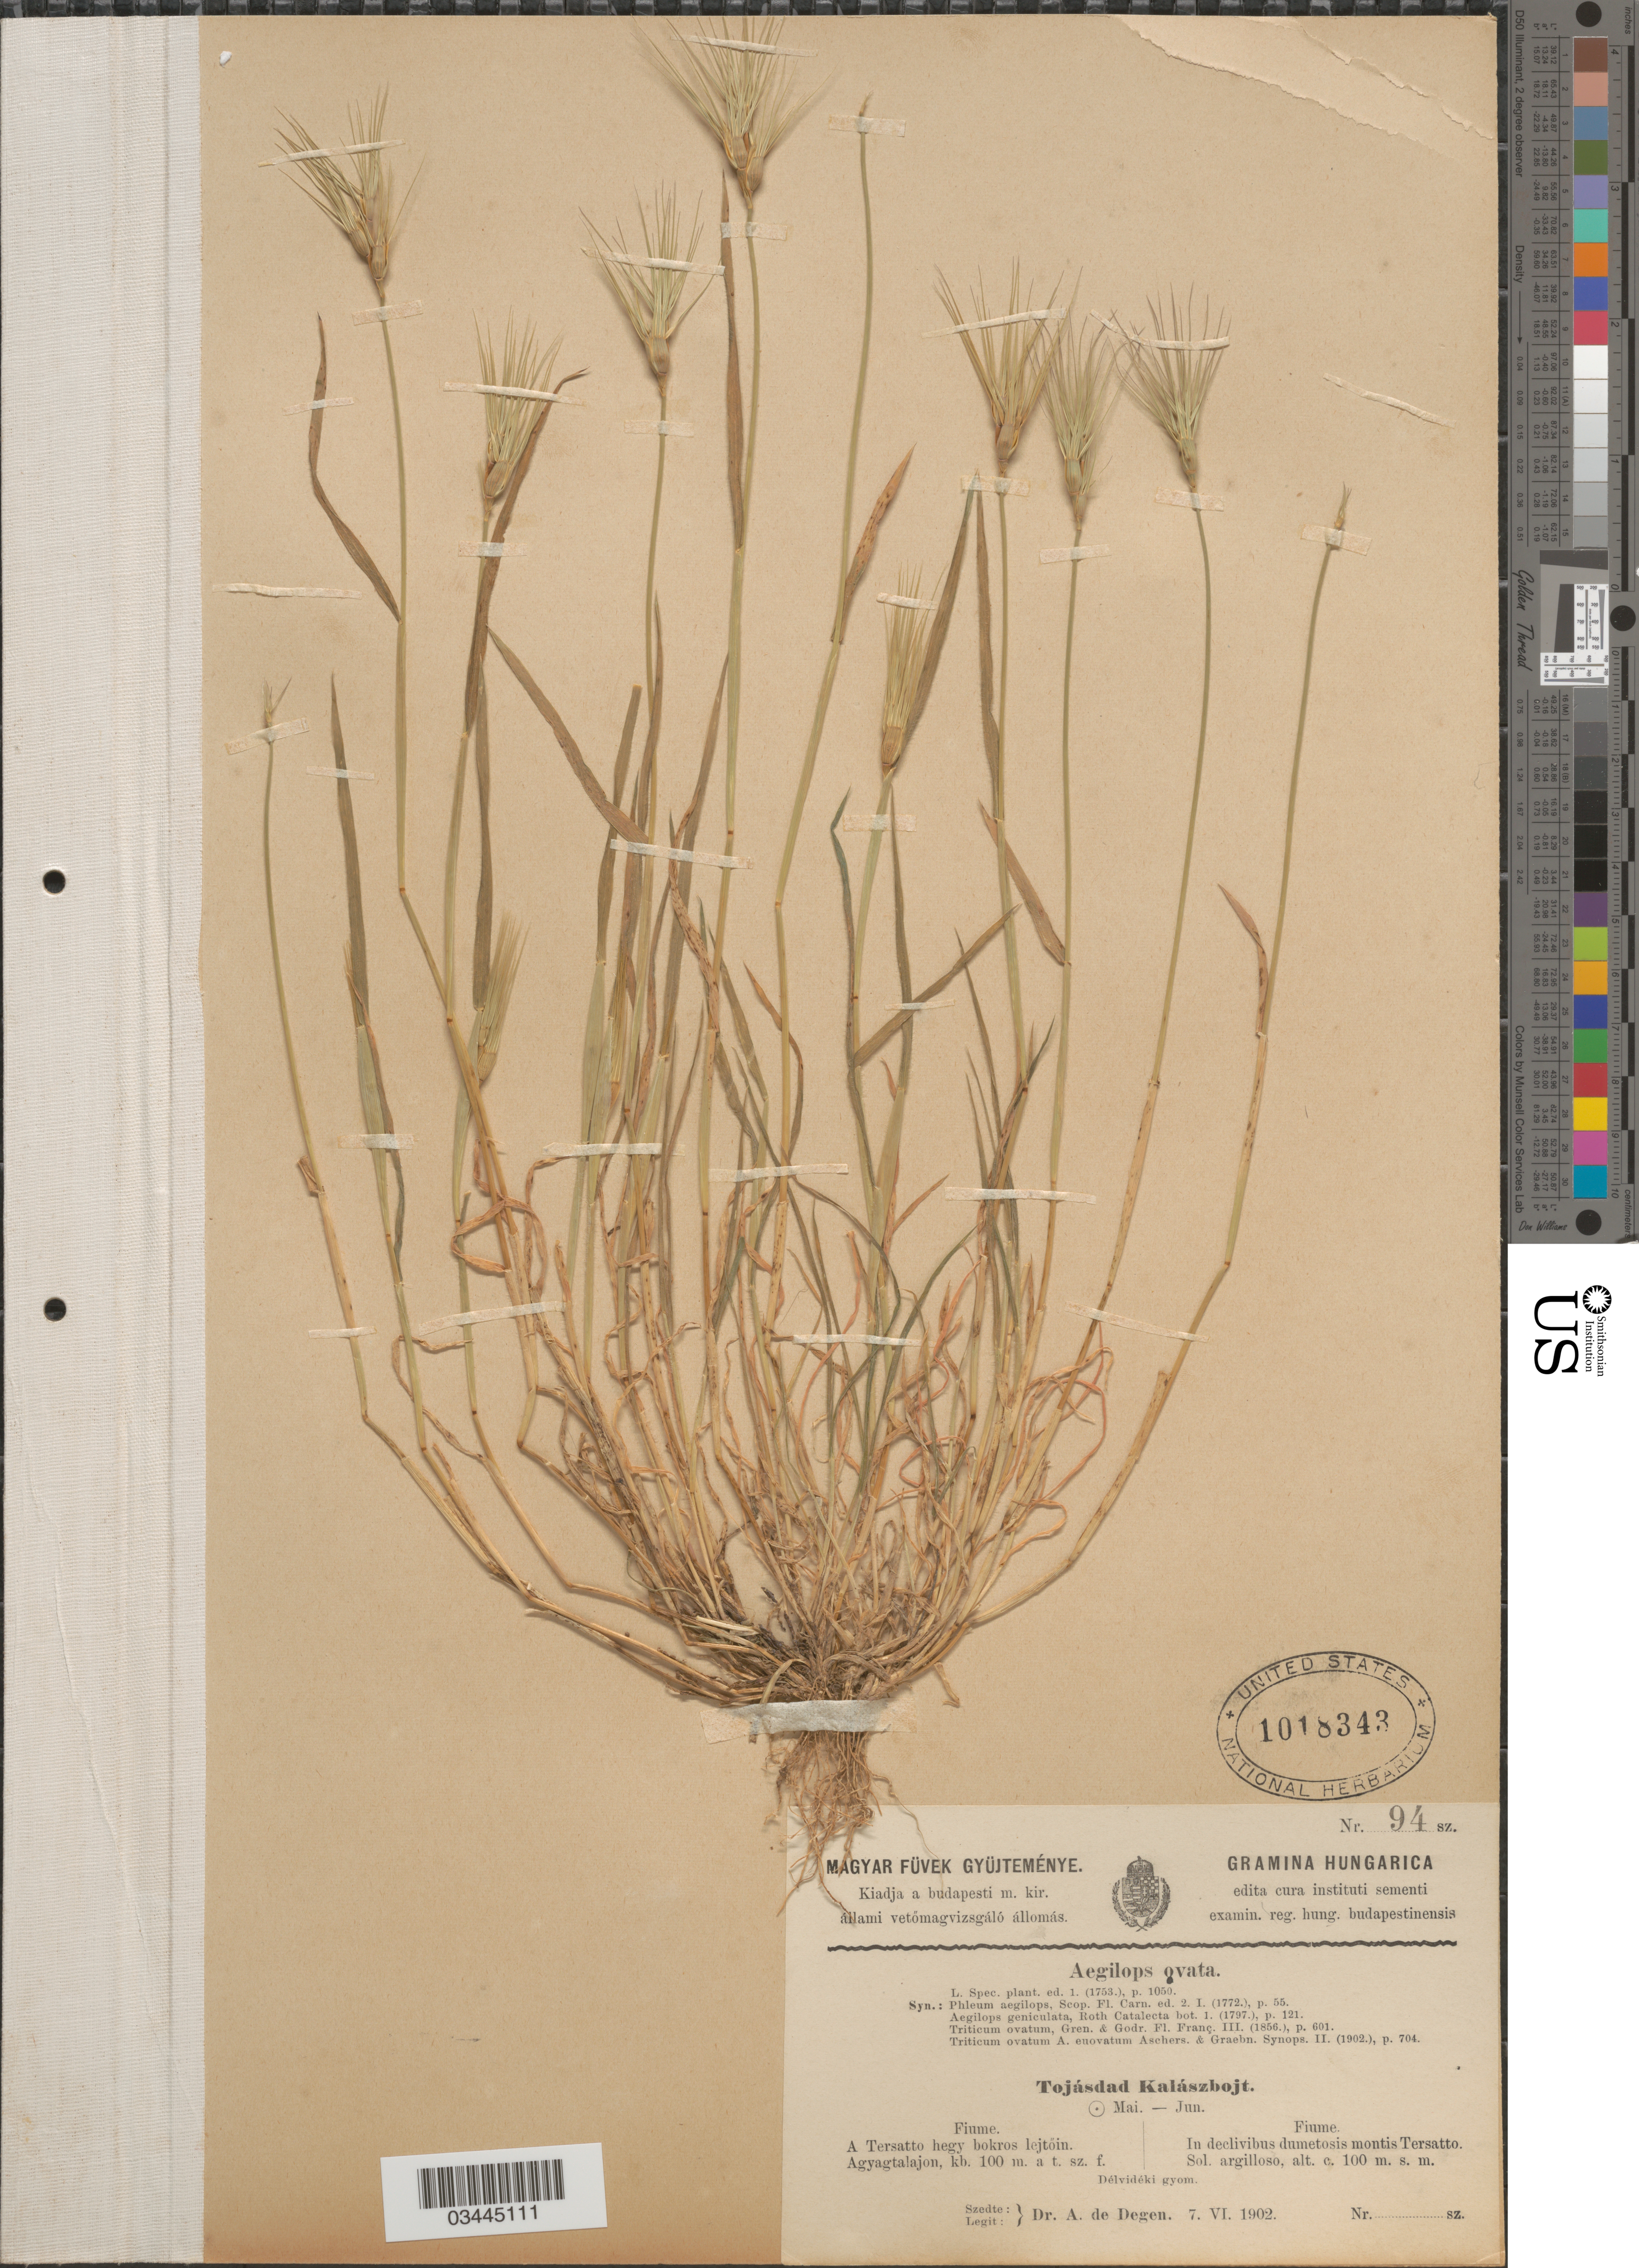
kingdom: Plantae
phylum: Tracheophyta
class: Liliopsida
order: Poales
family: Poaceae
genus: Aegilops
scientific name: Aegilops neglecta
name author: Req. ex Bertol.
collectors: A. Degen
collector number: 94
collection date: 1902-06-07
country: Hungary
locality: Fiume. In declivibus dumetosis montis Tersatto.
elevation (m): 100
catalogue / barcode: US 1018343